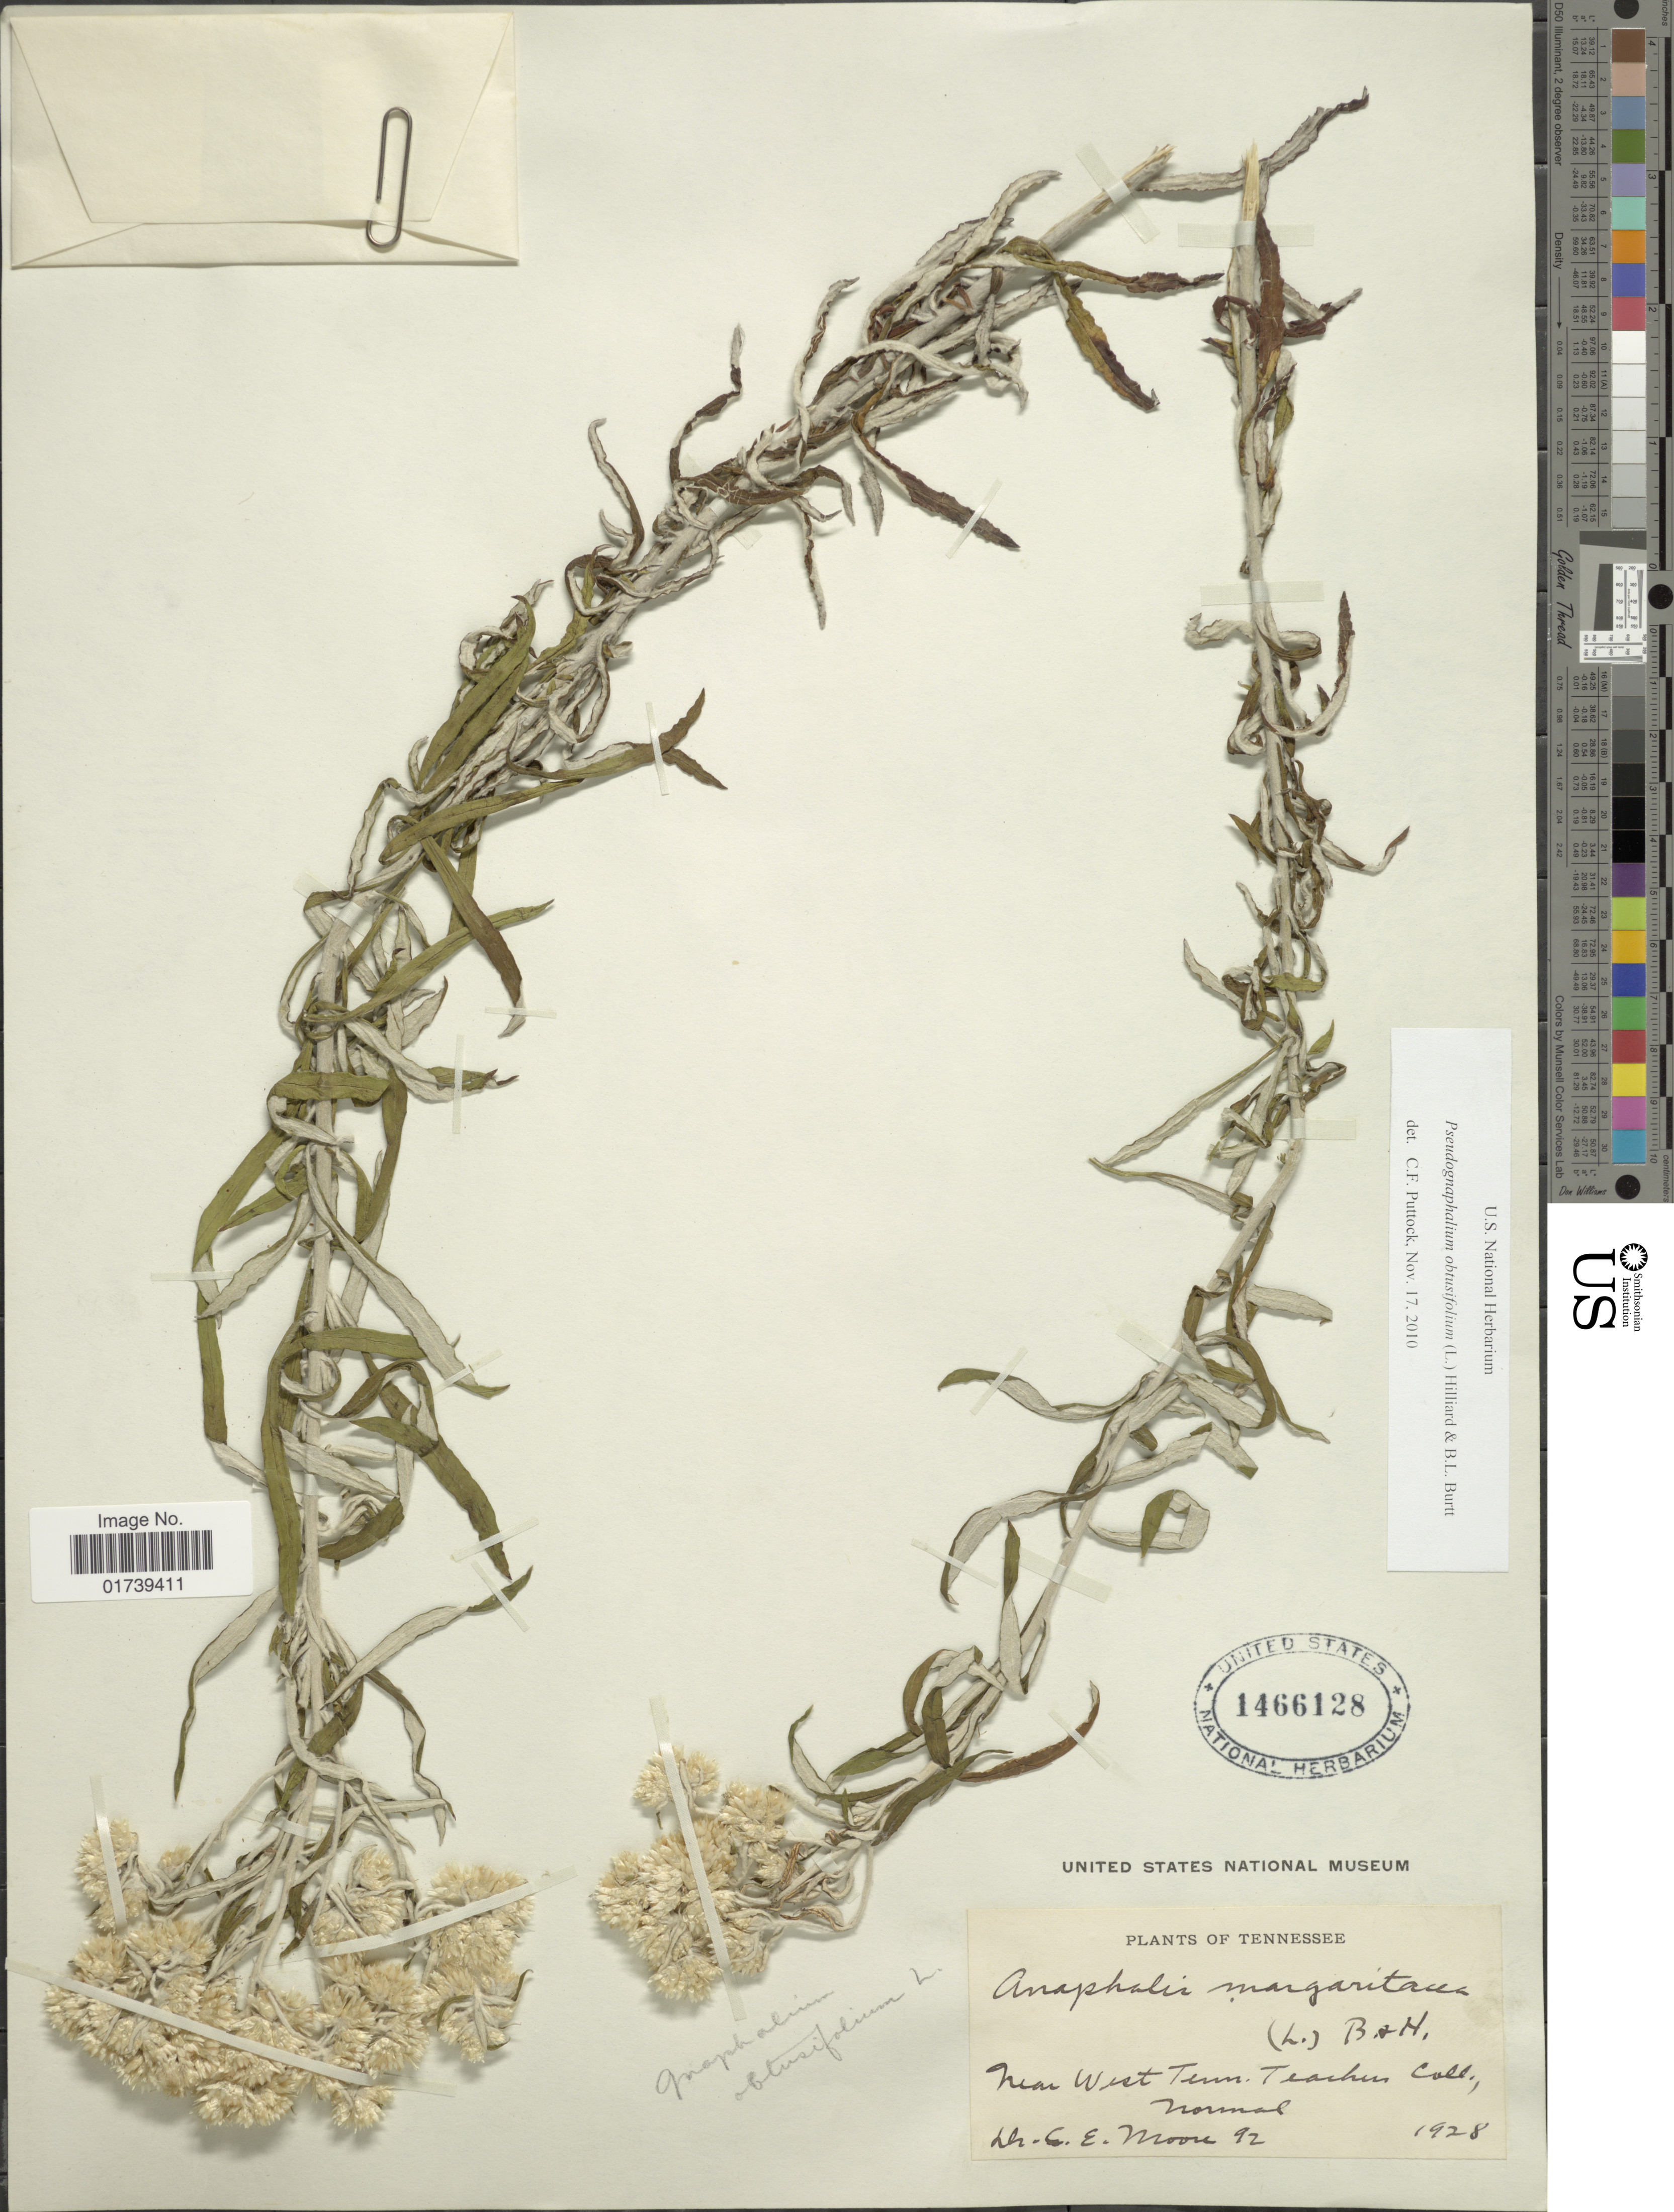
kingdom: Plantae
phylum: Tracheophyta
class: Magnoliopsida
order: Asterales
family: Asteraceae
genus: Pseudognaphalium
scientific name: Pseudognaphalium obtusifolium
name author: (L.) Hilliard & B.L. Burtt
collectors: C. Moore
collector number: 92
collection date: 1928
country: United States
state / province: Tennessee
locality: Near West Tenn. Teachers Coll. Normal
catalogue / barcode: US 1466128